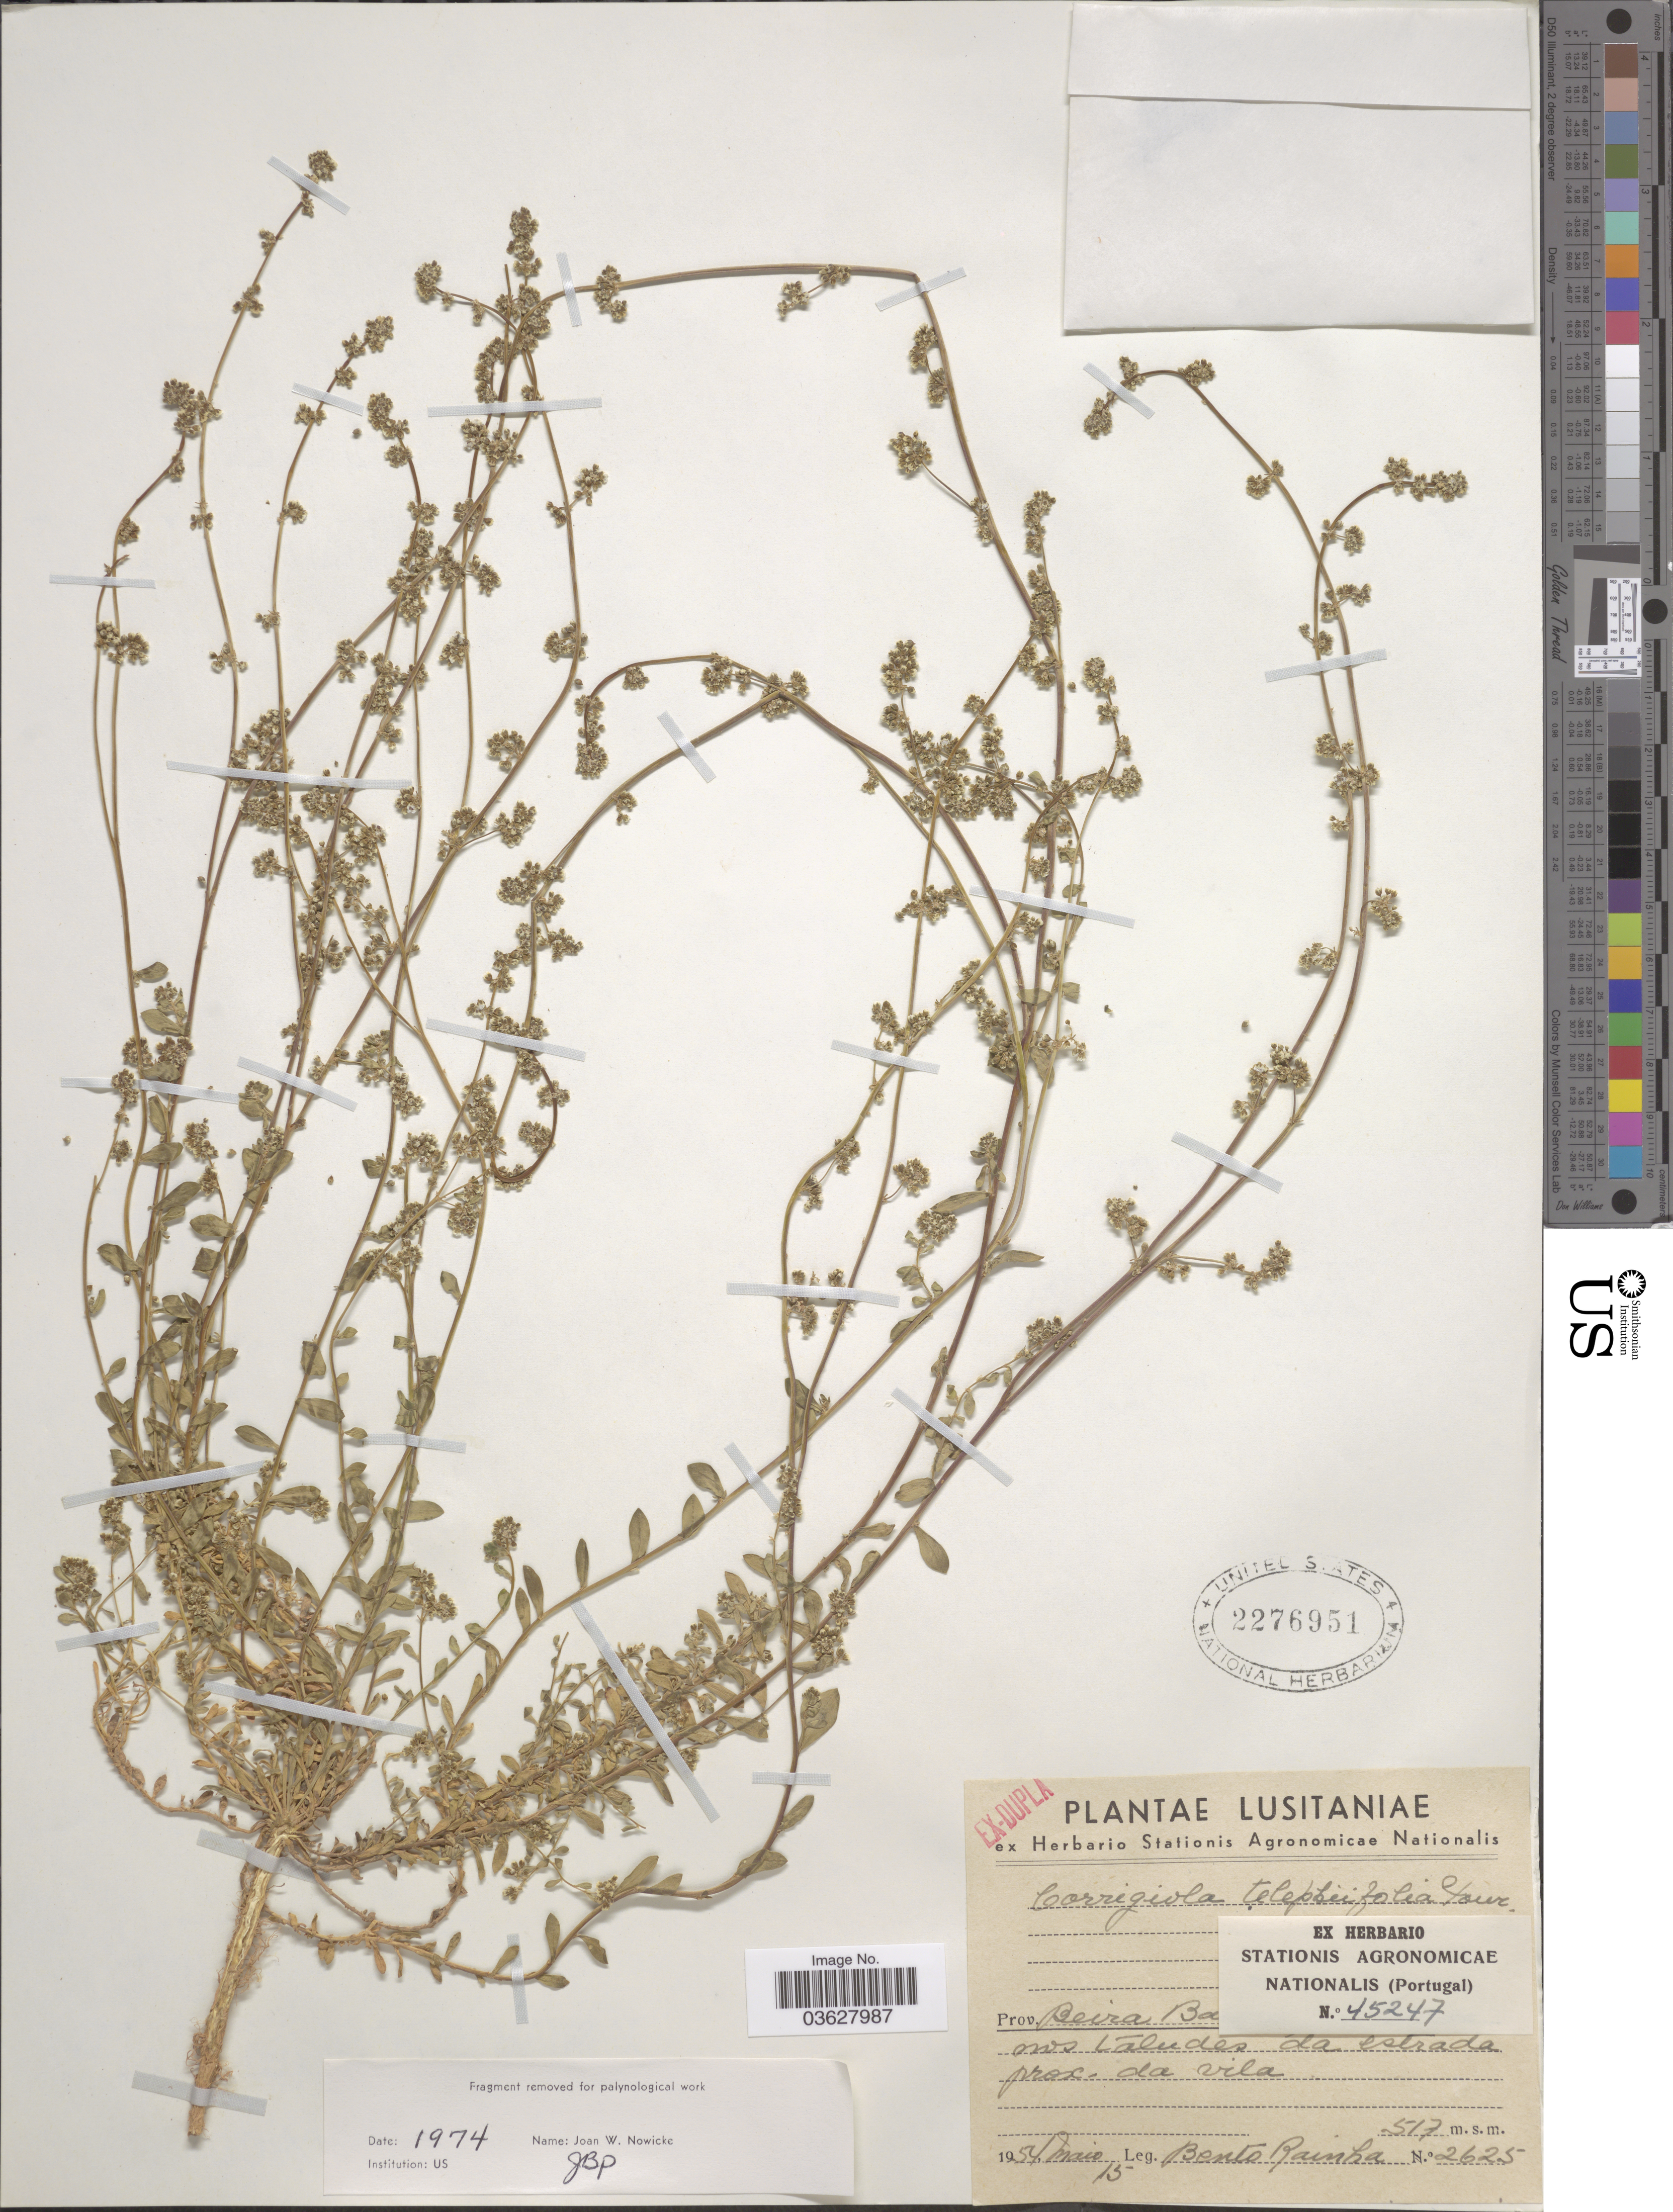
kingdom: Plantae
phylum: Tracheophyta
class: Magnoliopsida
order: Caryophyllales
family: Caryophyllaceae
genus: Corrigiola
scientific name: Corrigiola telephiifolia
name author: Pourr.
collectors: B. Rainha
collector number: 2625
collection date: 1954-05-15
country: Portugal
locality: Lusitaniae. Prov. Beira Ba[illegible text] [illegible text]nos Caludes[interpreted] da estrada prox. da vila.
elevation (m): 517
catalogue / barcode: US 2276951